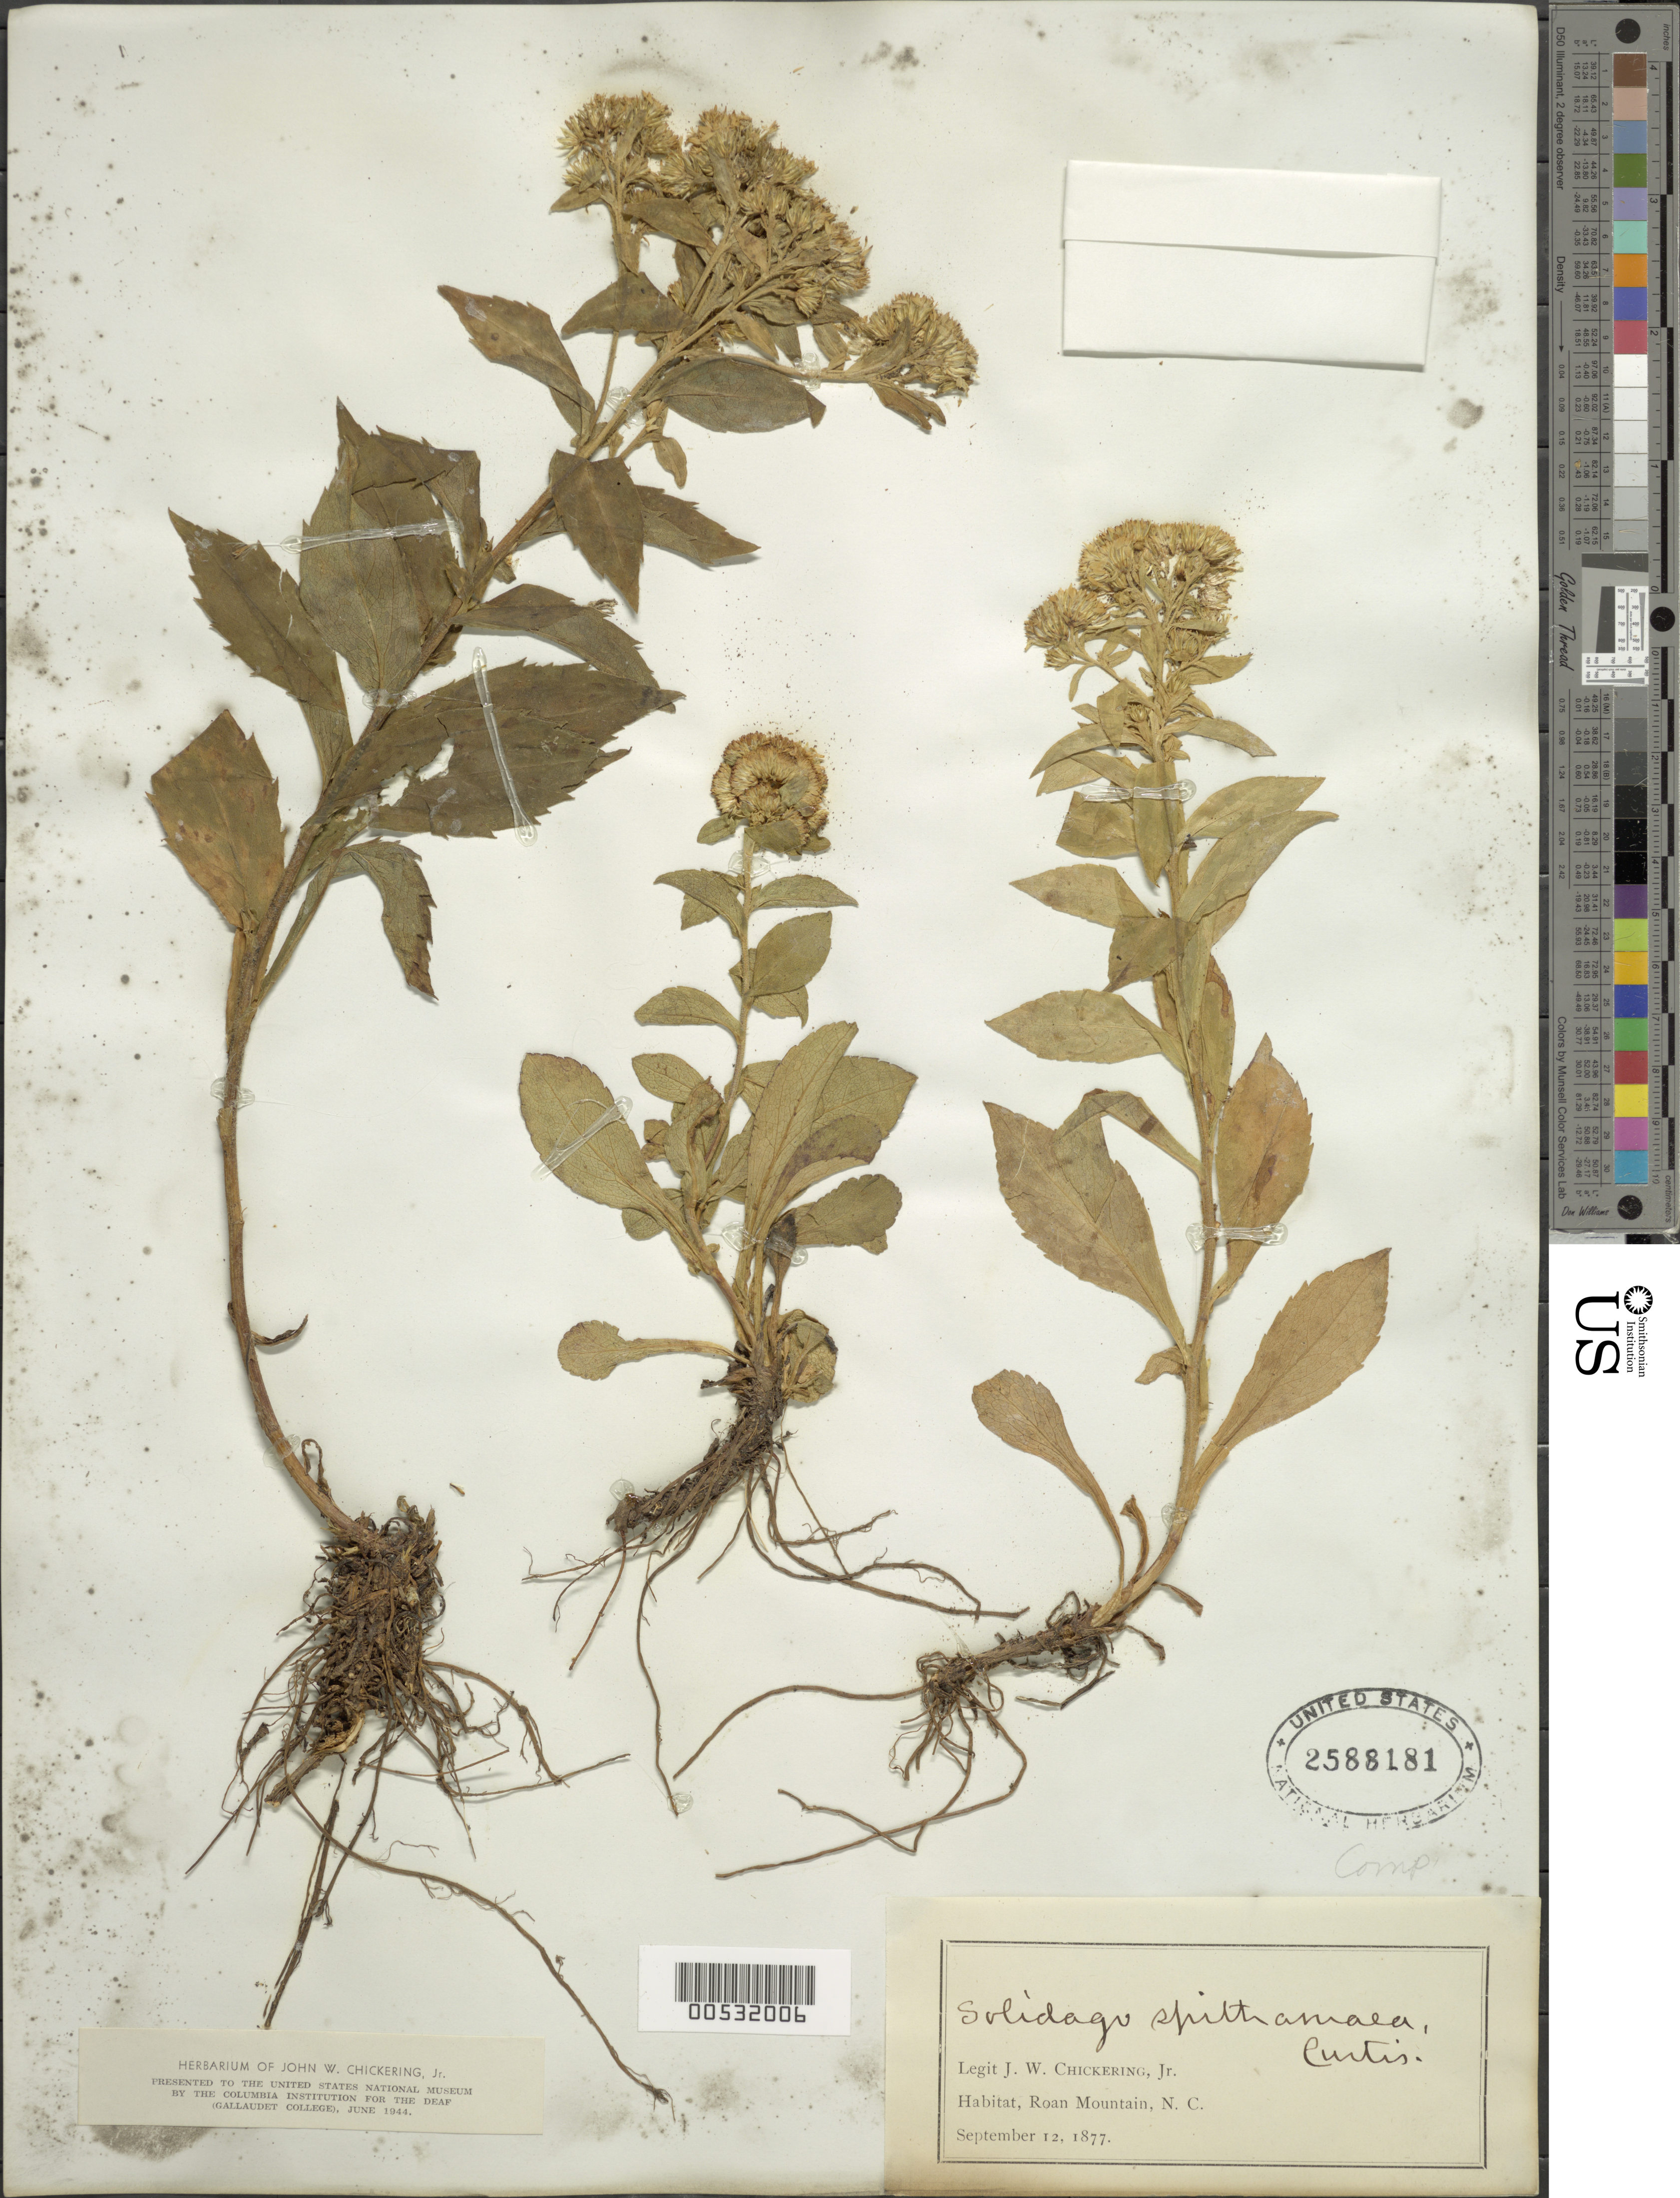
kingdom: Plantae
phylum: Tracheophyta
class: Magnoliopsida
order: Asterales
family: Asteraceae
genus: Solidago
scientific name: Solidago spithamaea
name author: M.A. Curtis ex A. Gray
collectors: J. W. Chickering Jr.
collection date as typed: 12 Sep 1877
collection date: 1877-09-12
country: United States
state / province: North Carolina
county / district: Mitchell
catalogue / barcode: US 2588181